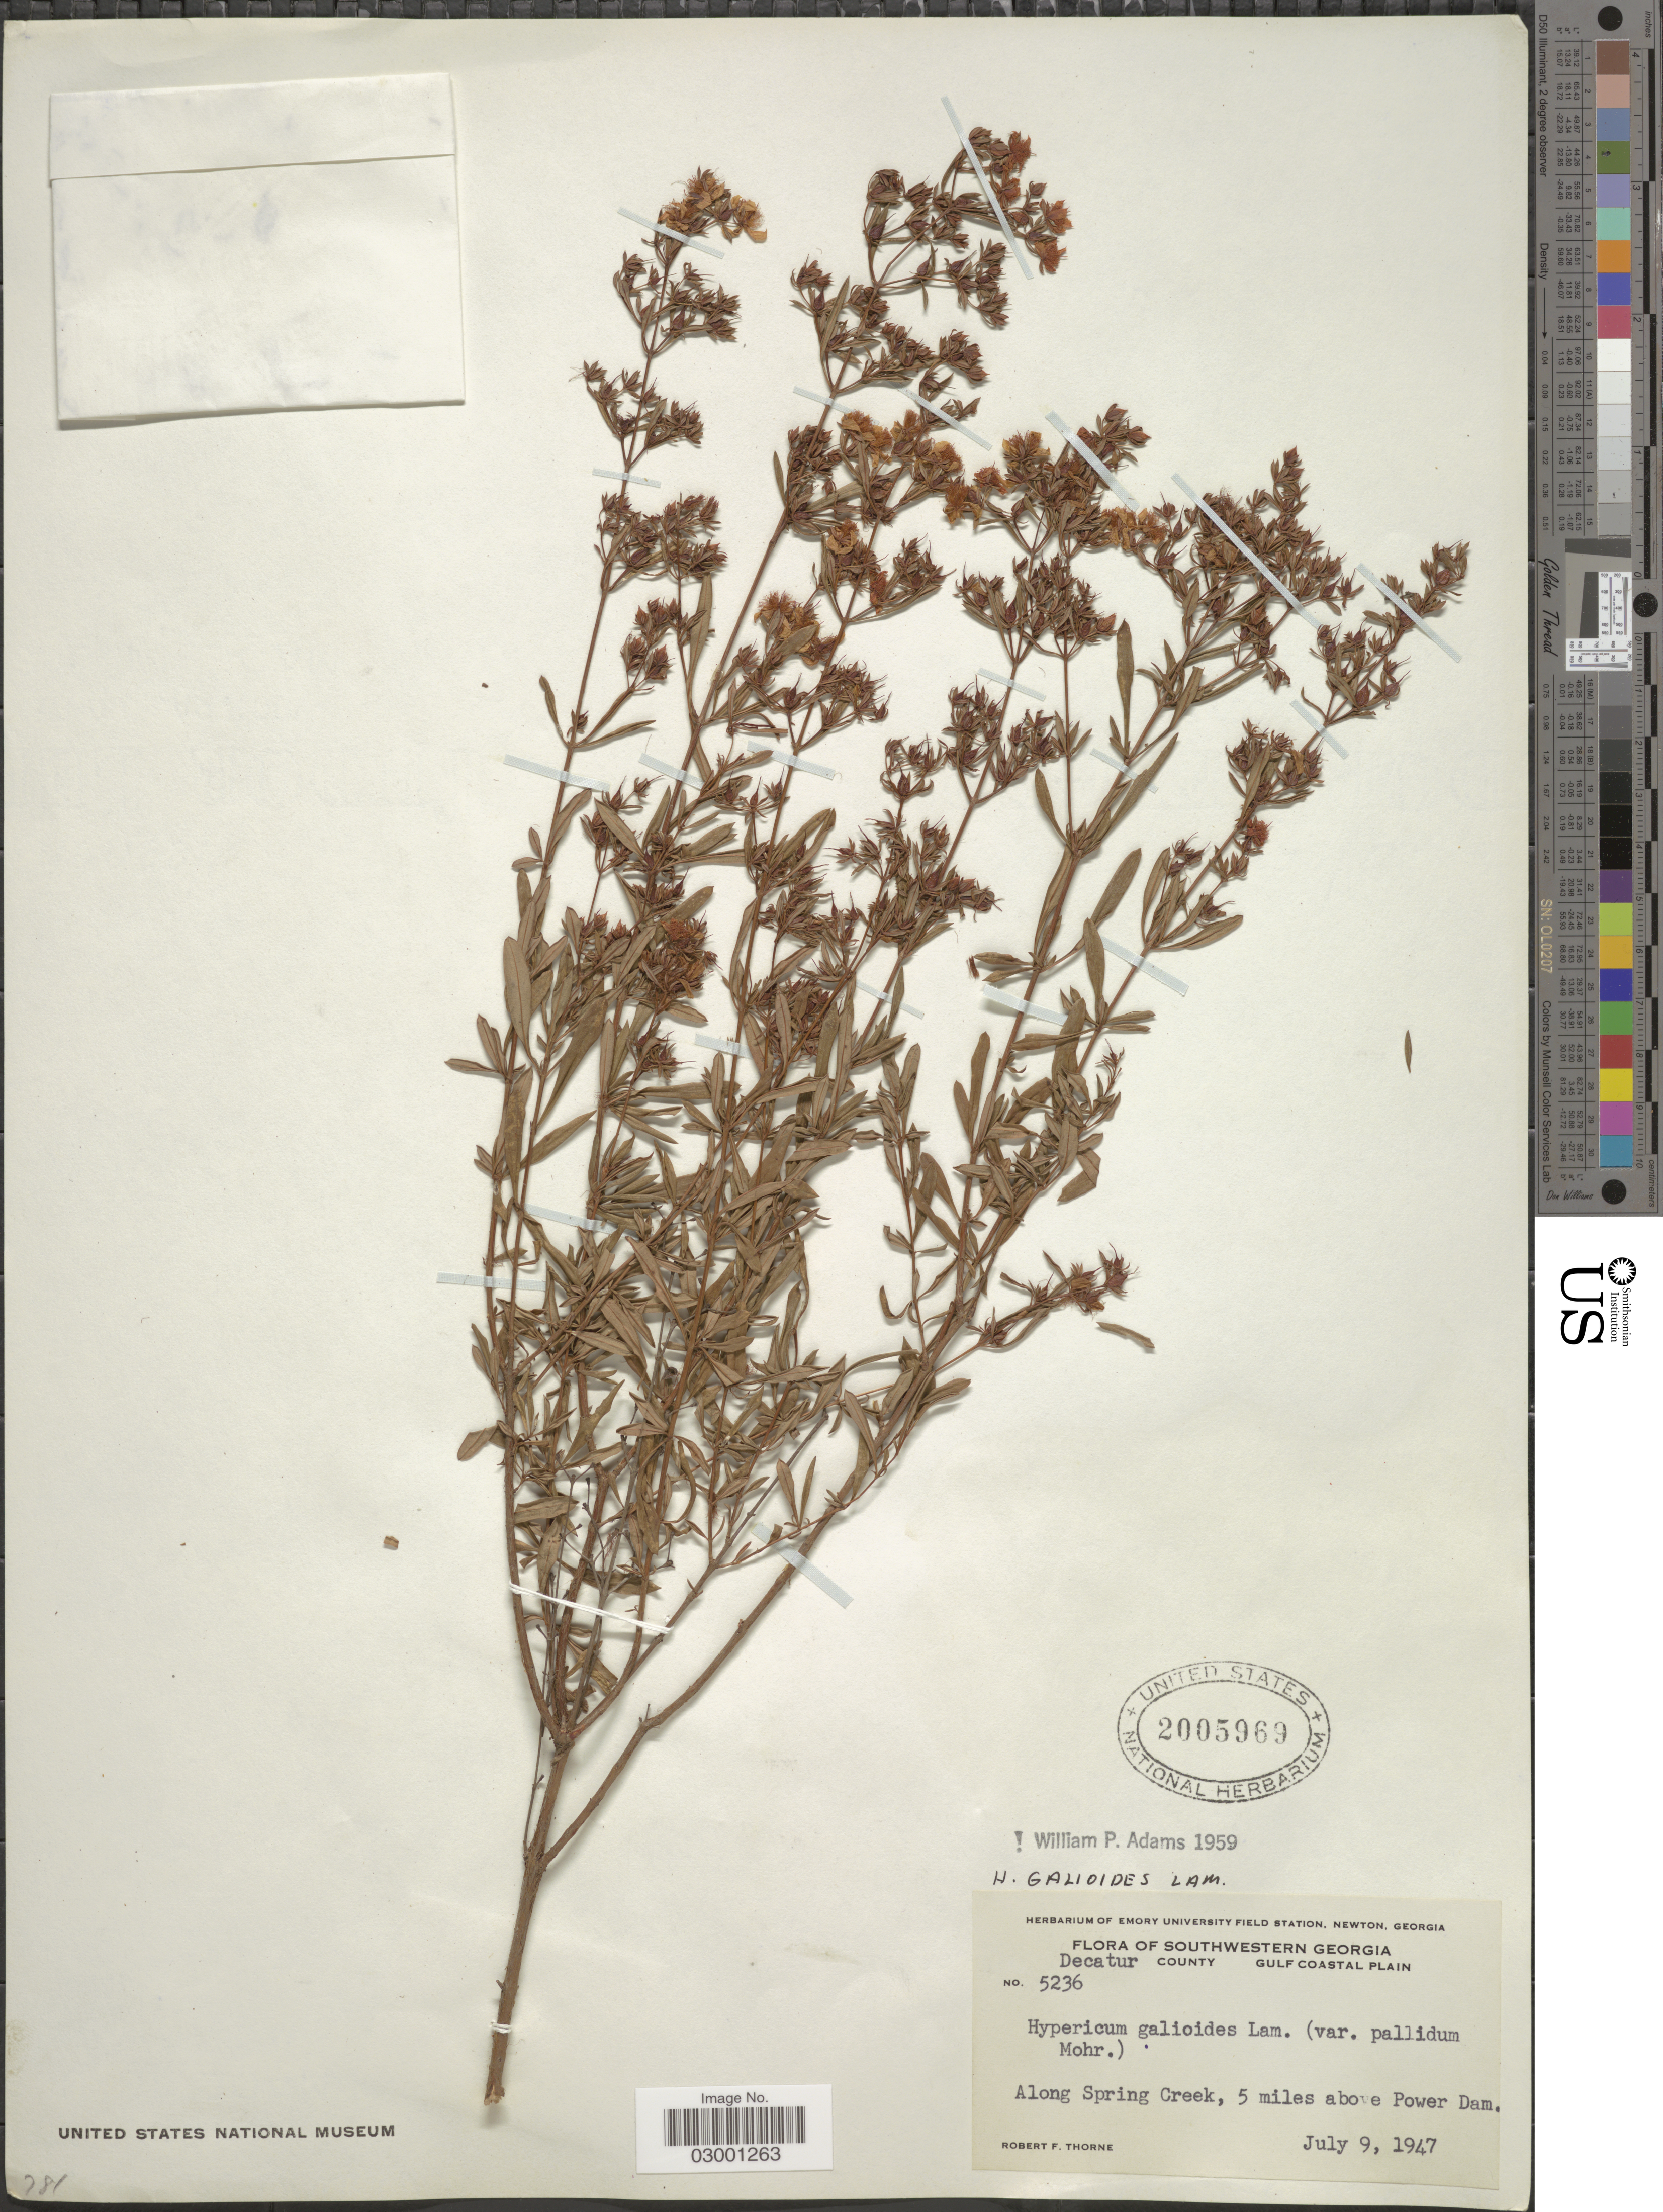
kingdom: Plantae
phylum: Tracheophyta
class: Magnoliopsida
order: Malpighiales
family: Hypericaceae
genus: Hypericum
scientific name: Hypericum galioides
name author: Lam.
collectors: R. F. Thorne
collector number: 5236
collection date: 1947-07-09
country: United States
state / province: Georgia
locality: Southwestern Georgia. Decatur County. Gulf Coastal Plain. Along Spring Creek, 5 miles above Power Dam.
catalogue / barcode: US 2005969